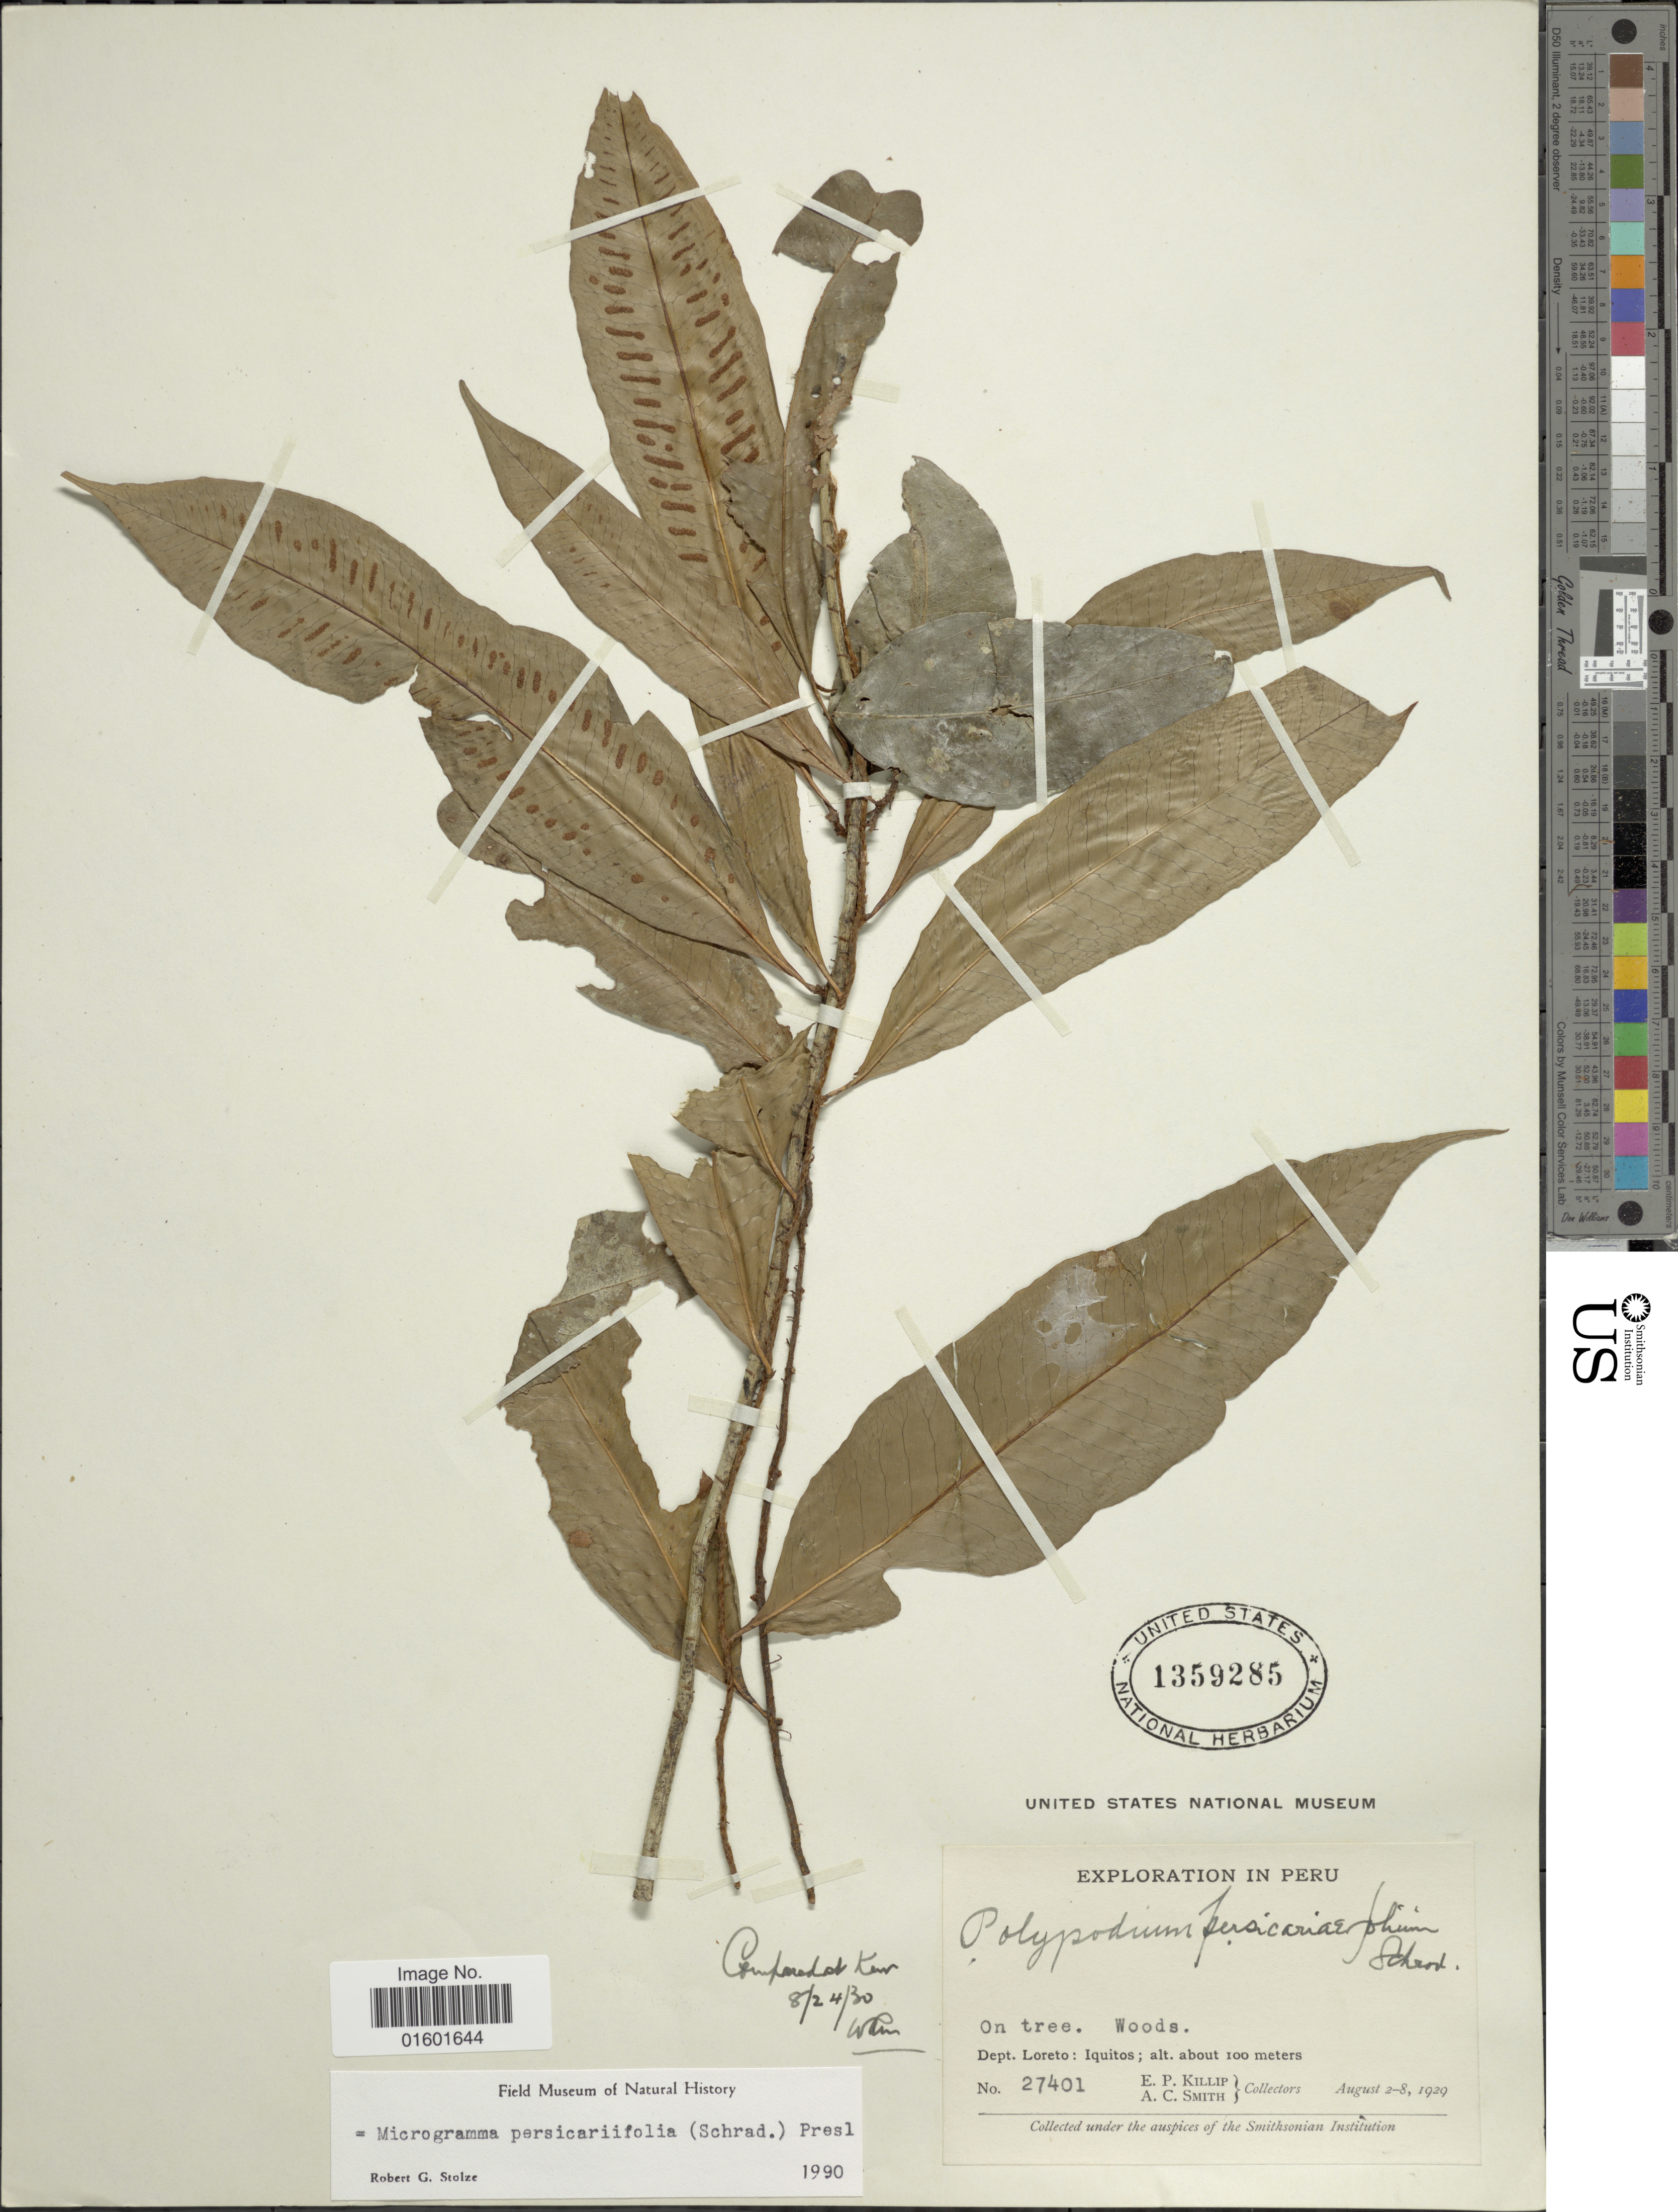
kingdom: Plantae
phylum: Tracheophyta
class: Polypodiopsida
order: Polypodiales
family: Polypodiaceae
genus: Microgramma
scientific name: Microgramma persicariifolia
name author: (Schrad.) C. Presl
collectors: E. P. Killip & A. C. Smith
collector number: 27401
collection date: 1929-08-02/1929-08-08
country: Peru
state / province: Loreto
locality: Iquitos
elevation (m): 100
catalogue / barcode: US 1359285